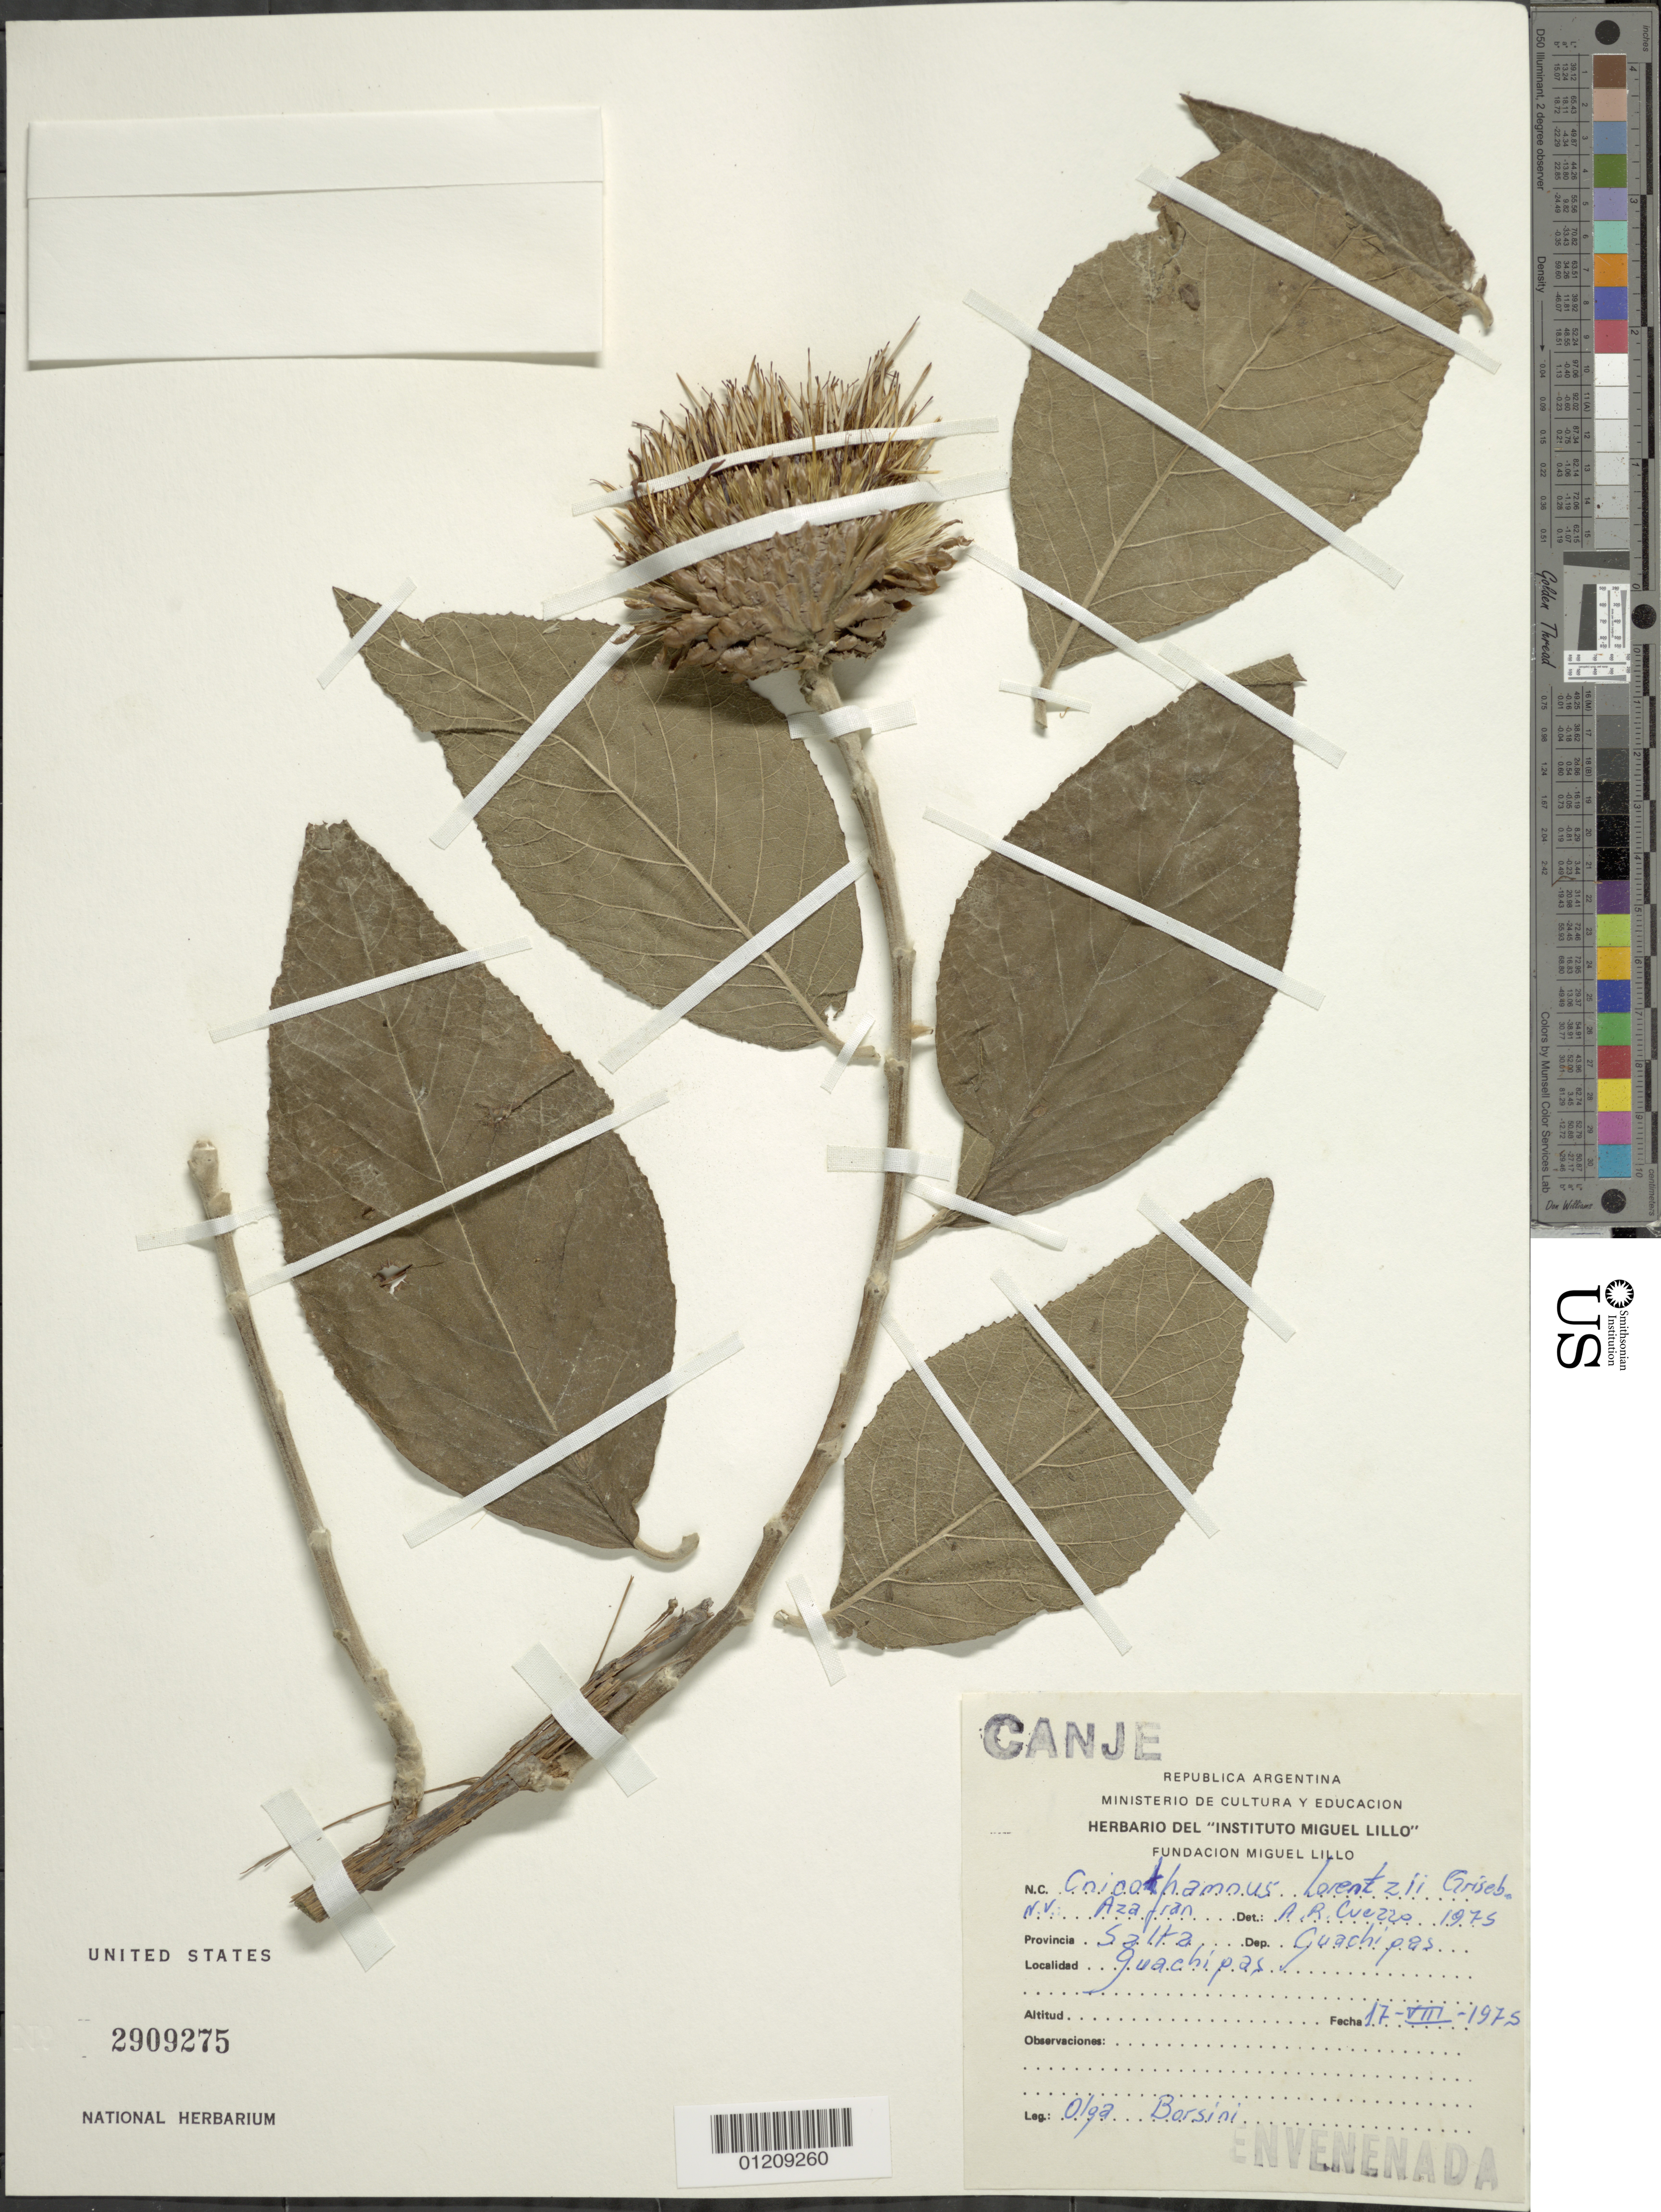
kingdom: Plantae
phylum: Tracheophyta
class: Magnoliopsida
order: Asterales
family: Asteraceae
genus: Cnicothamnus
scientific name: Cnicothamnus lorentzii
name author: Griseb.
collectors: O. H. Borsini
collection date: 1975-08-17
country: Argentina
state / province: Salta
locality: Guachipas Dep., Guachipas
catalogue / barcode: US 2909275